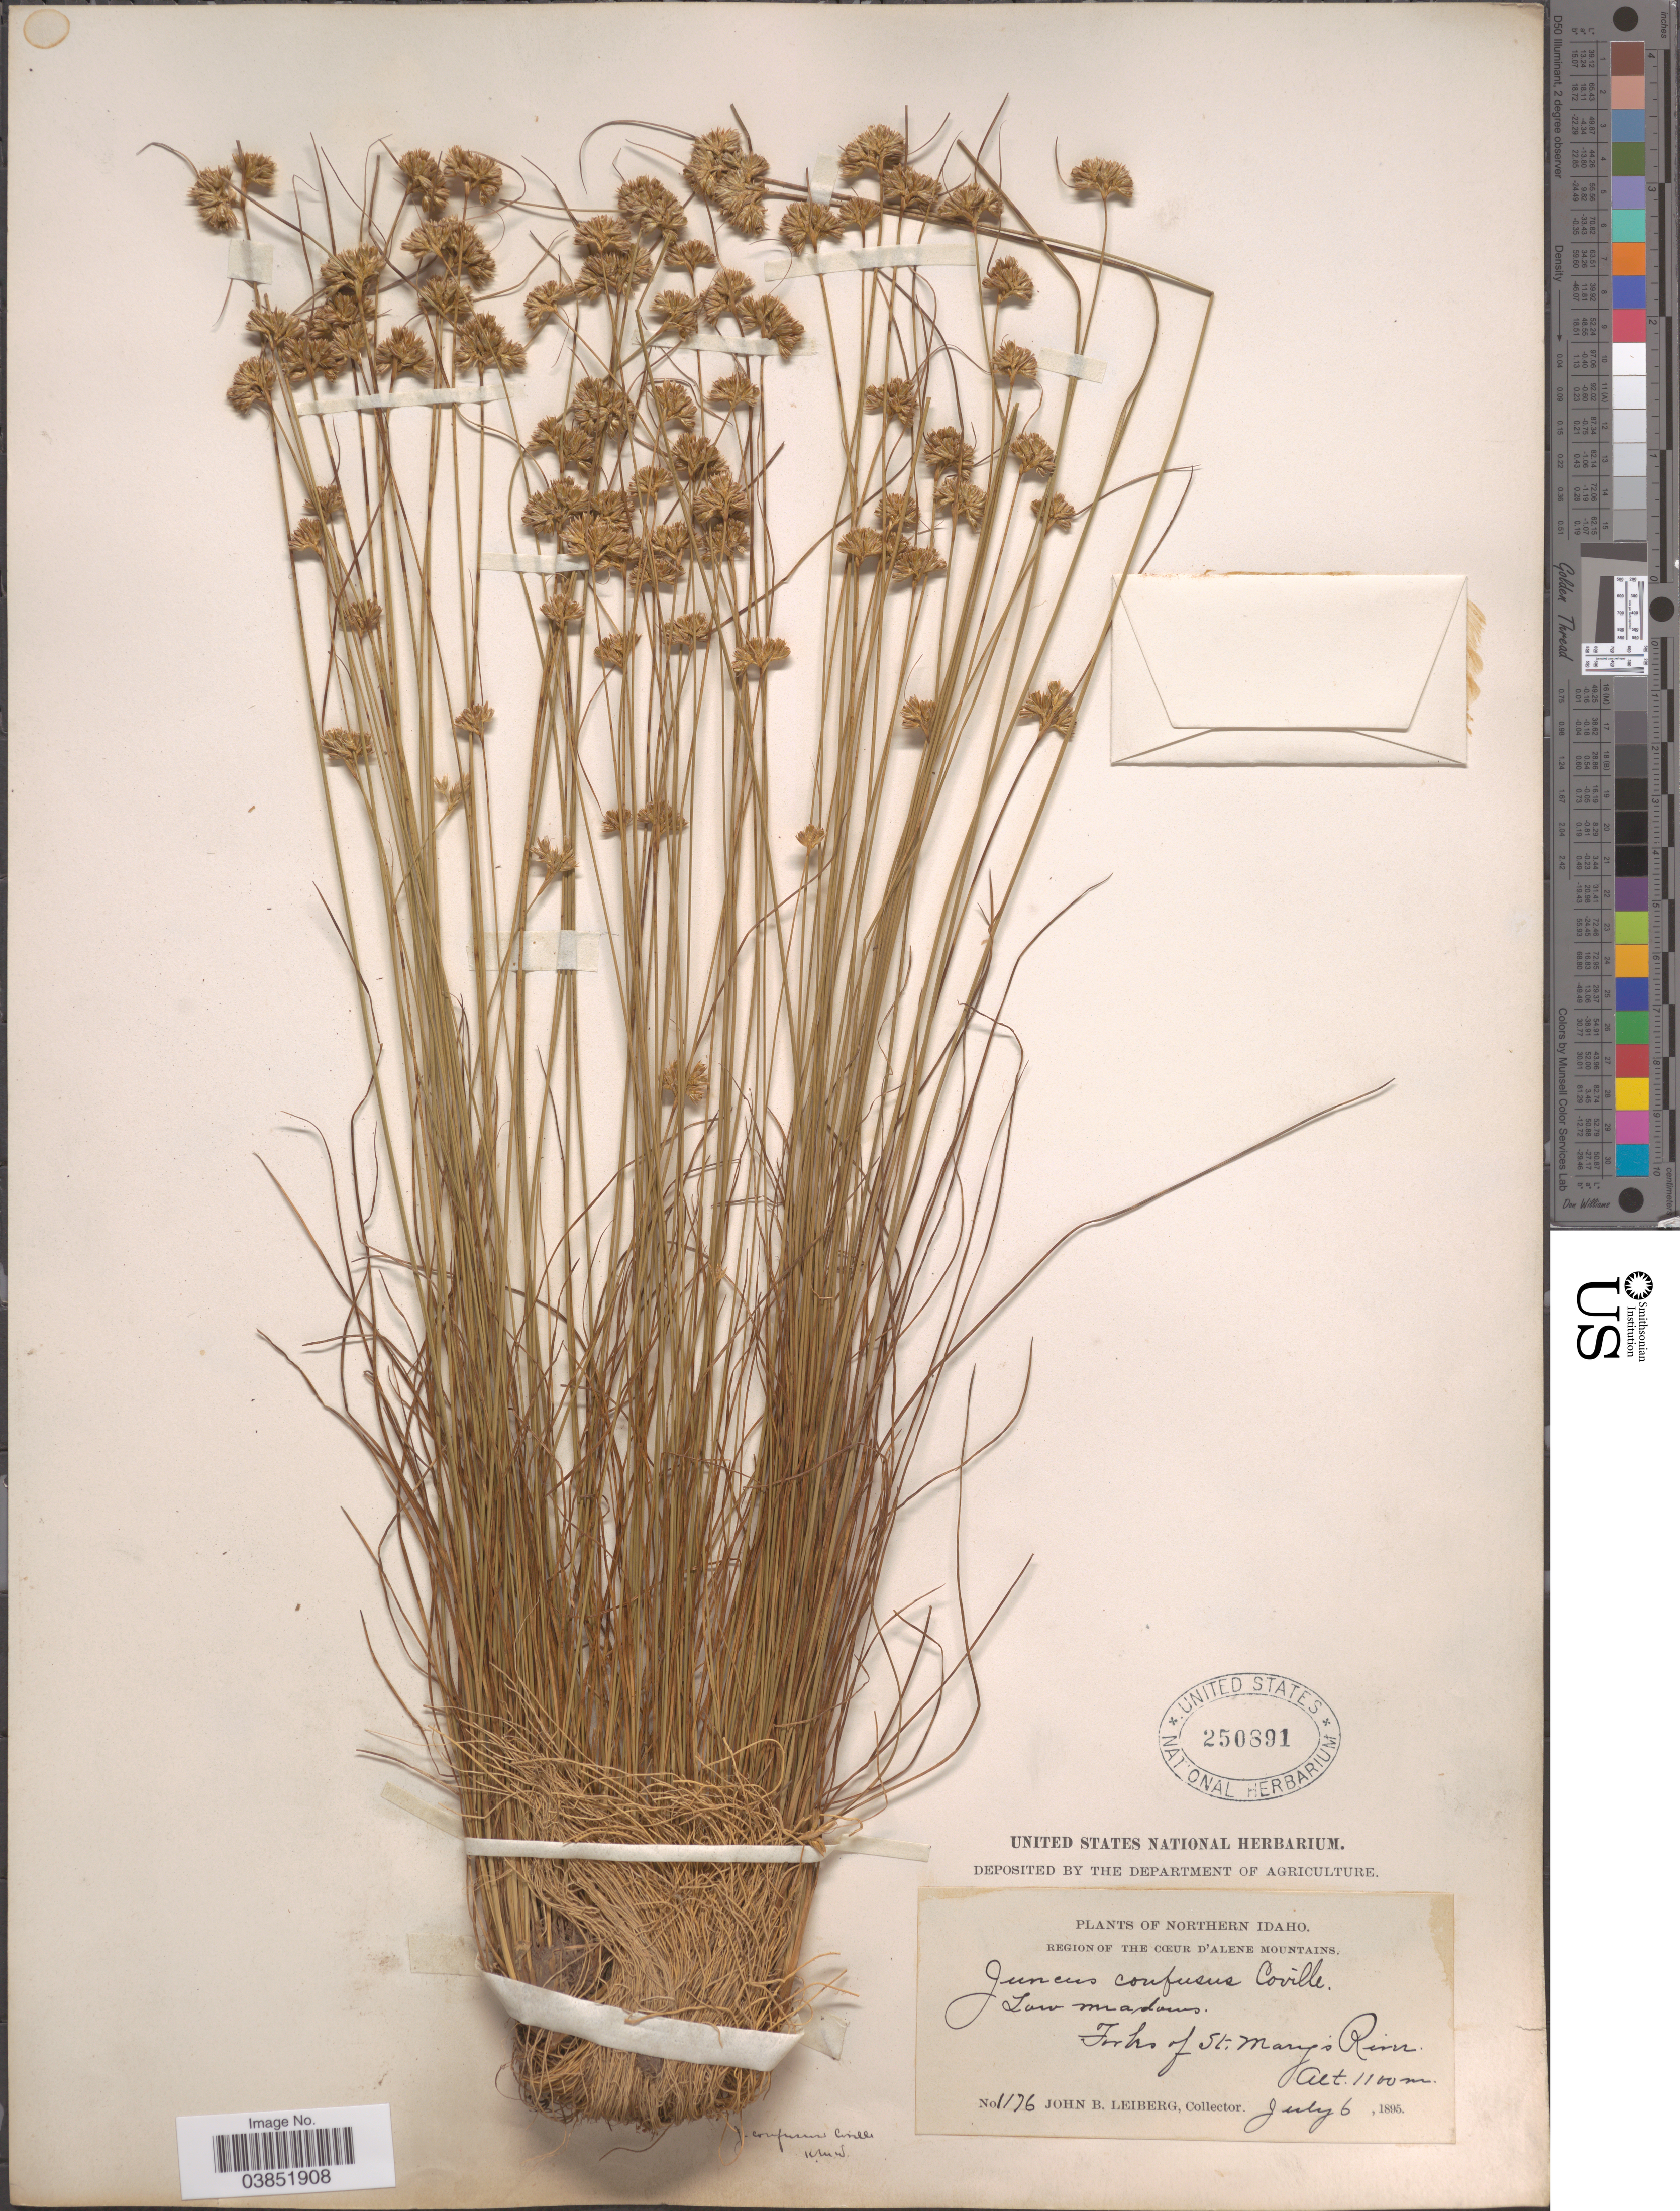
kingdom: Plantae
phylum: Tracheophyta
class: Liliopsida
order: Poales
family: Juncaceae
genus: Juncus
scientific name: Juncus confusus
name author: Coville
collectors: J. B. Leiberg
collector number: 1176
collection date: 1895-07-06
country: United States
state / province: Idaho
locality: Northern Idaho. Region of the Cœur D'Alene Mountains. Low meadows. Forks of St. Mary's River.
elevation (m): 1100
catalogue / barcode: US 250891